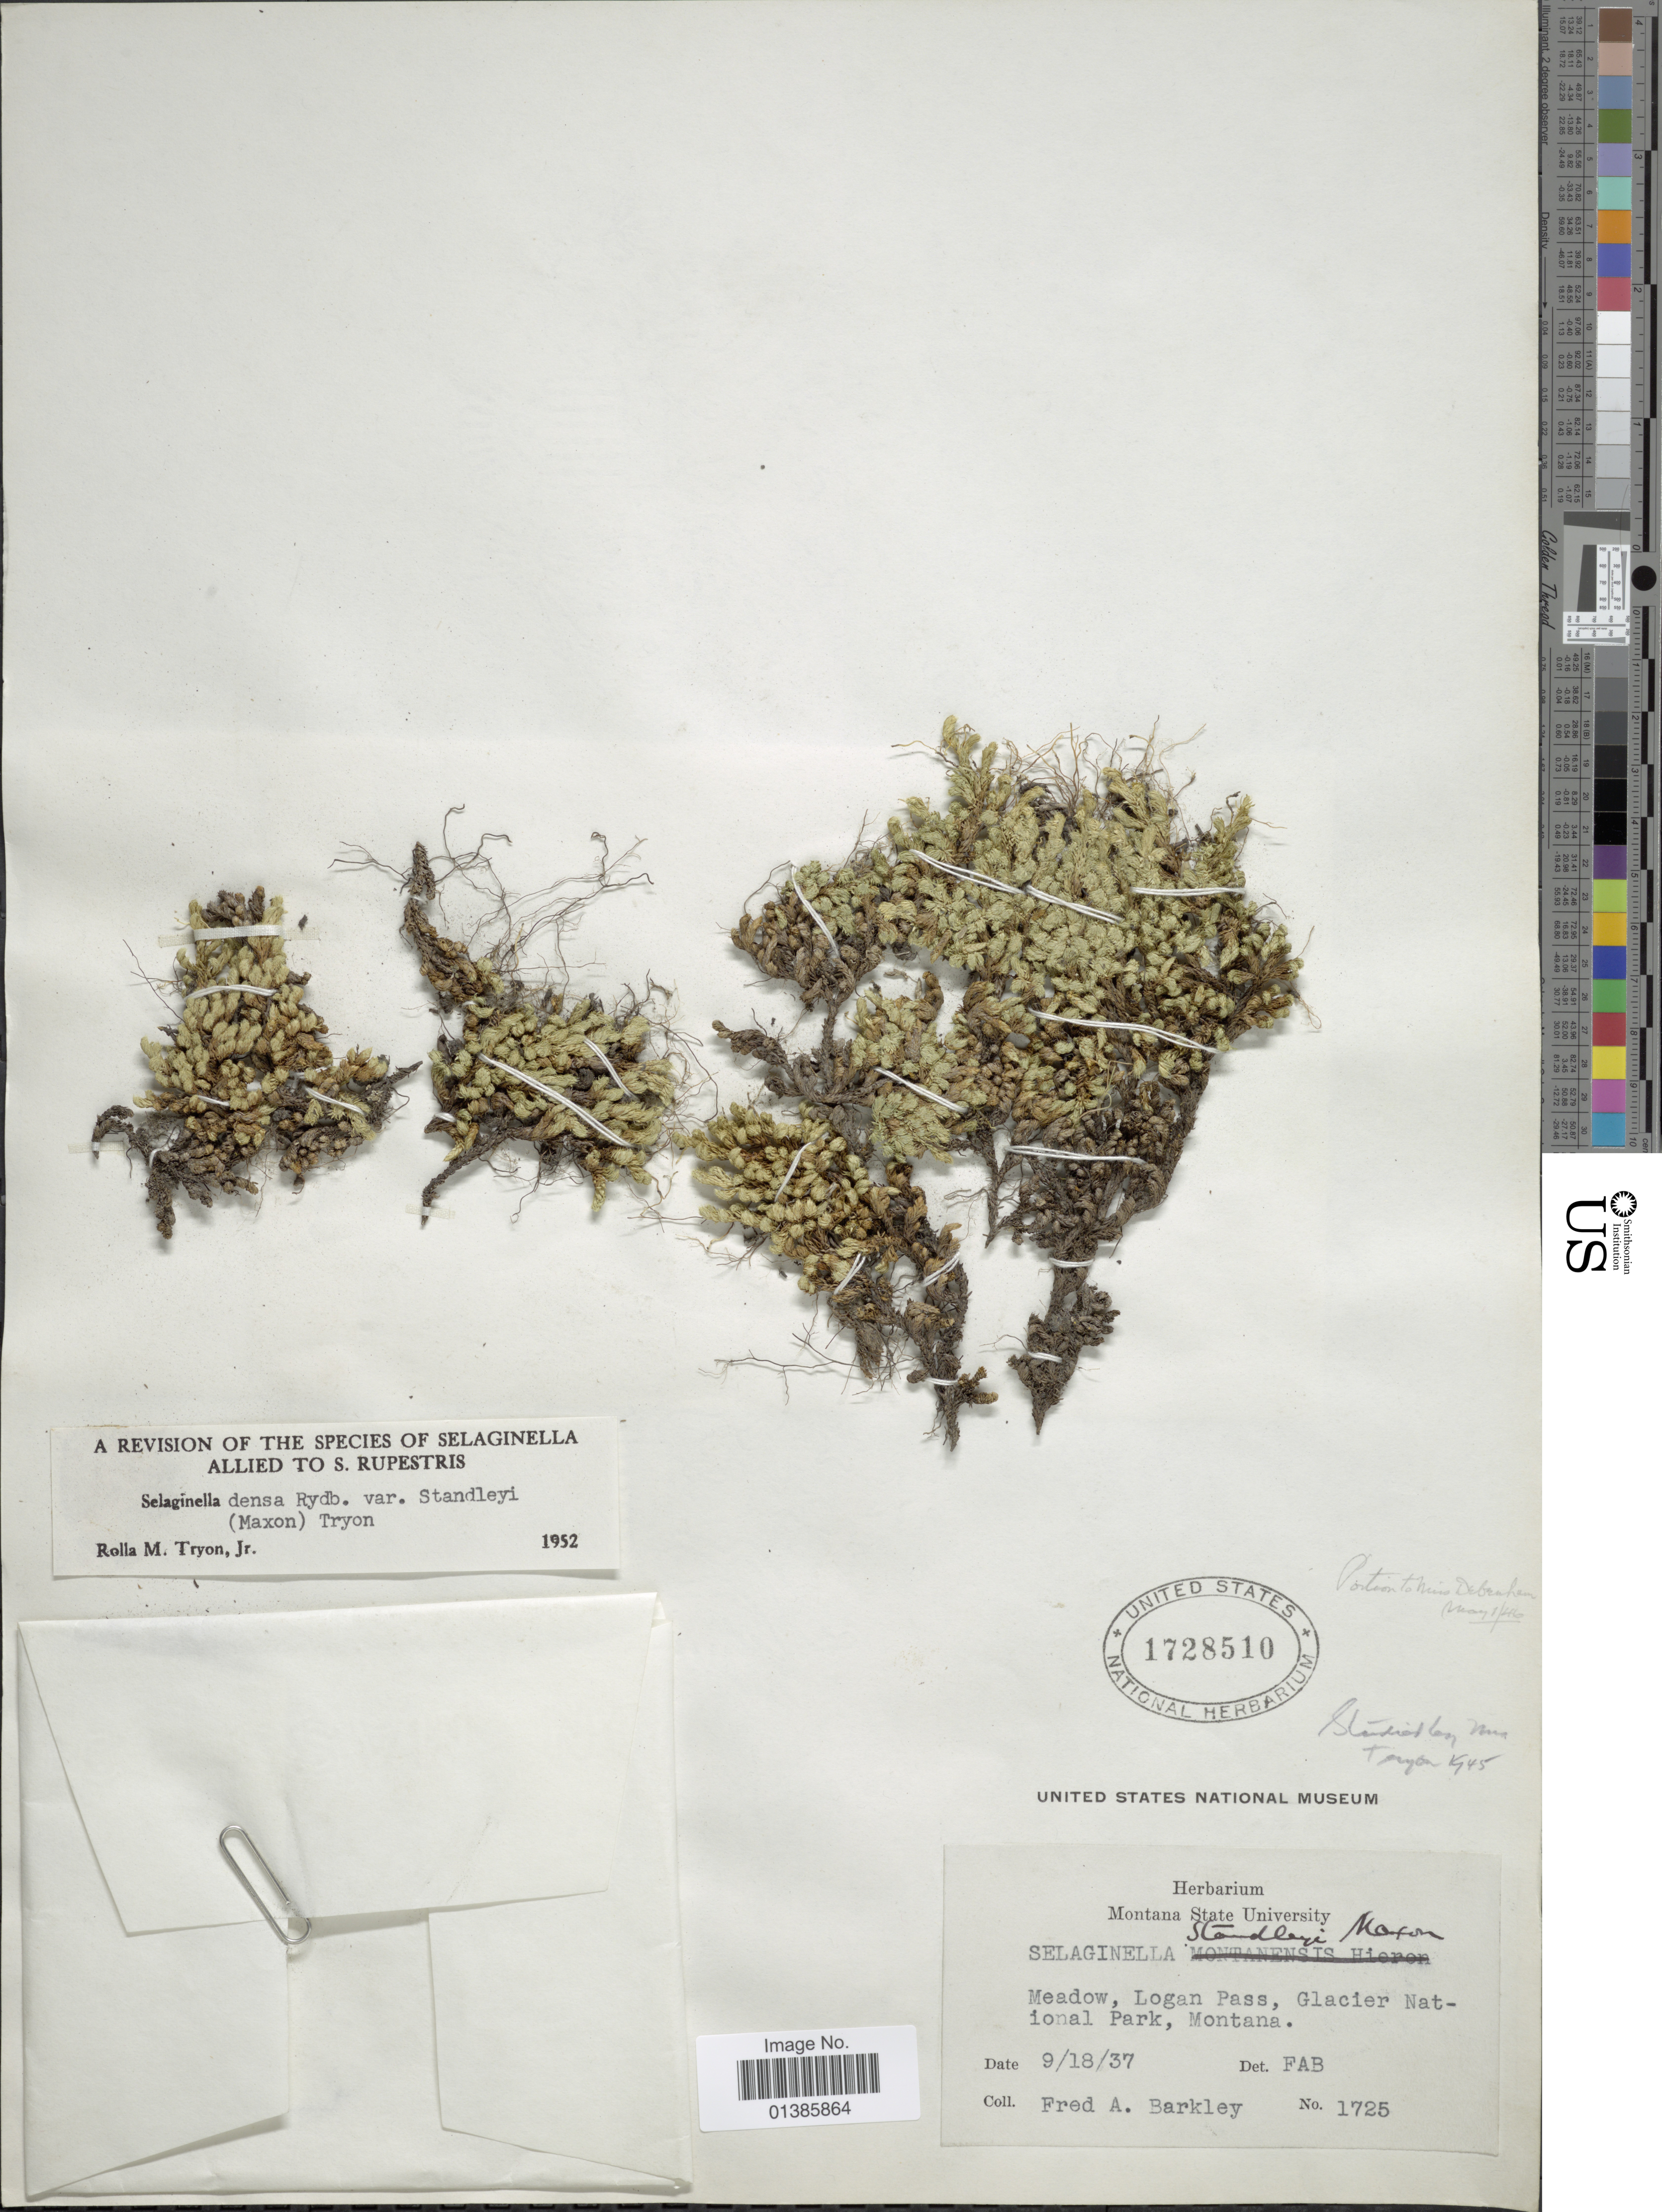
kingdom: Plantae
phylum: Tracheophyta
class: Lycopodiopsida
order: Selaginellales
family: Selaginellaceae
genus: Selaginella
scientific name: Selaginella densa var. standleyi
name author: (Maxon) R.M. Tryon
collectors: F. A. Barkley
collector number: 1725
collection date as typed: Transcribed d/m/y: 18/9/37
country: United States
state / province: Montana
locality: Meadow, Logan Pass, Glacier National Park.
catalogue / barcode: US 1728510